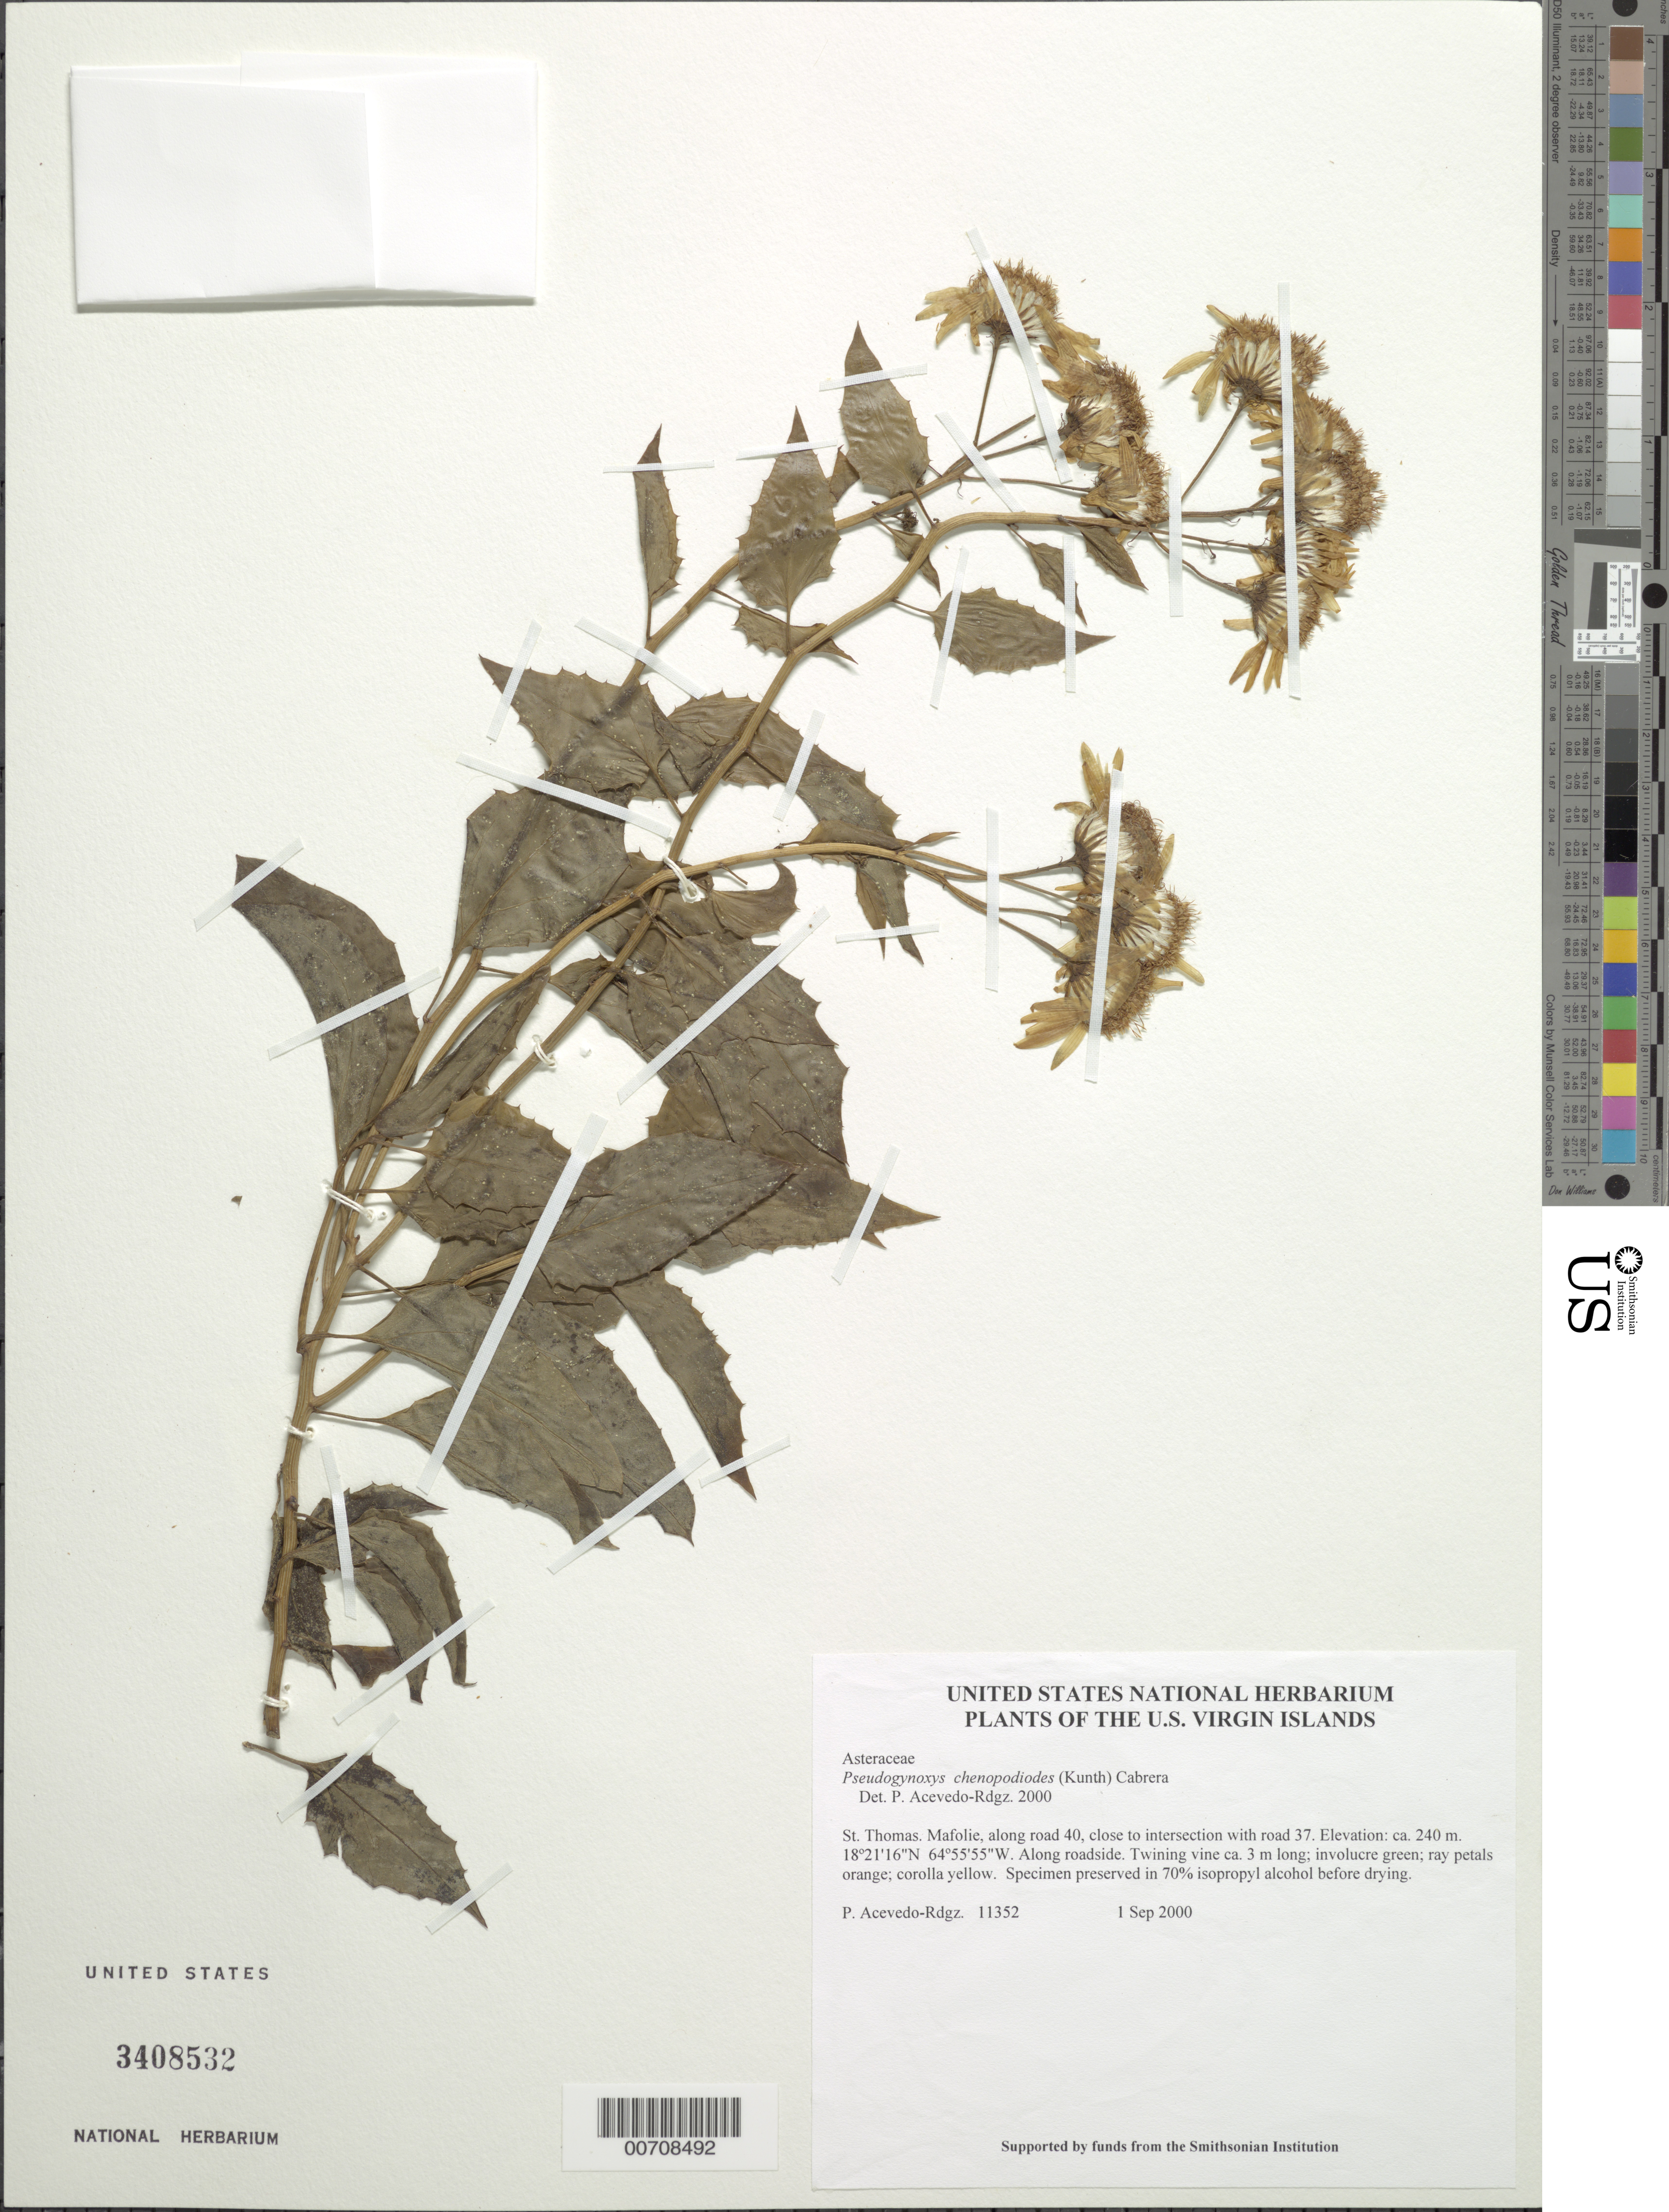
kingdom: Plantae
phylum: Tracheophyta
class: Magnoliopsida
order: Asterales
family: Asteraceae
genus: Pseudogynoxys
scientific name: Pseudogynoxys chenopodioides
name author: (Kunth) Cabrera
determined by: Acevedo-Rodríguez, P., (BOT), Smithsonian Institution - National Museum of Natural History (UNITED STATES)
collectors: P. Acevedo-Rodr.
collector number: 11352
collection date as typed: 01 Sep 2000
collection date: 2000-09-01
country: U.S. Virgin Islands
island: St. Thomas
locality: Mafolie, along road 40, close to intersection with road 37.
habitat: Along roadside.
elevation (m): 240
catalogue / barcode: US 3408532